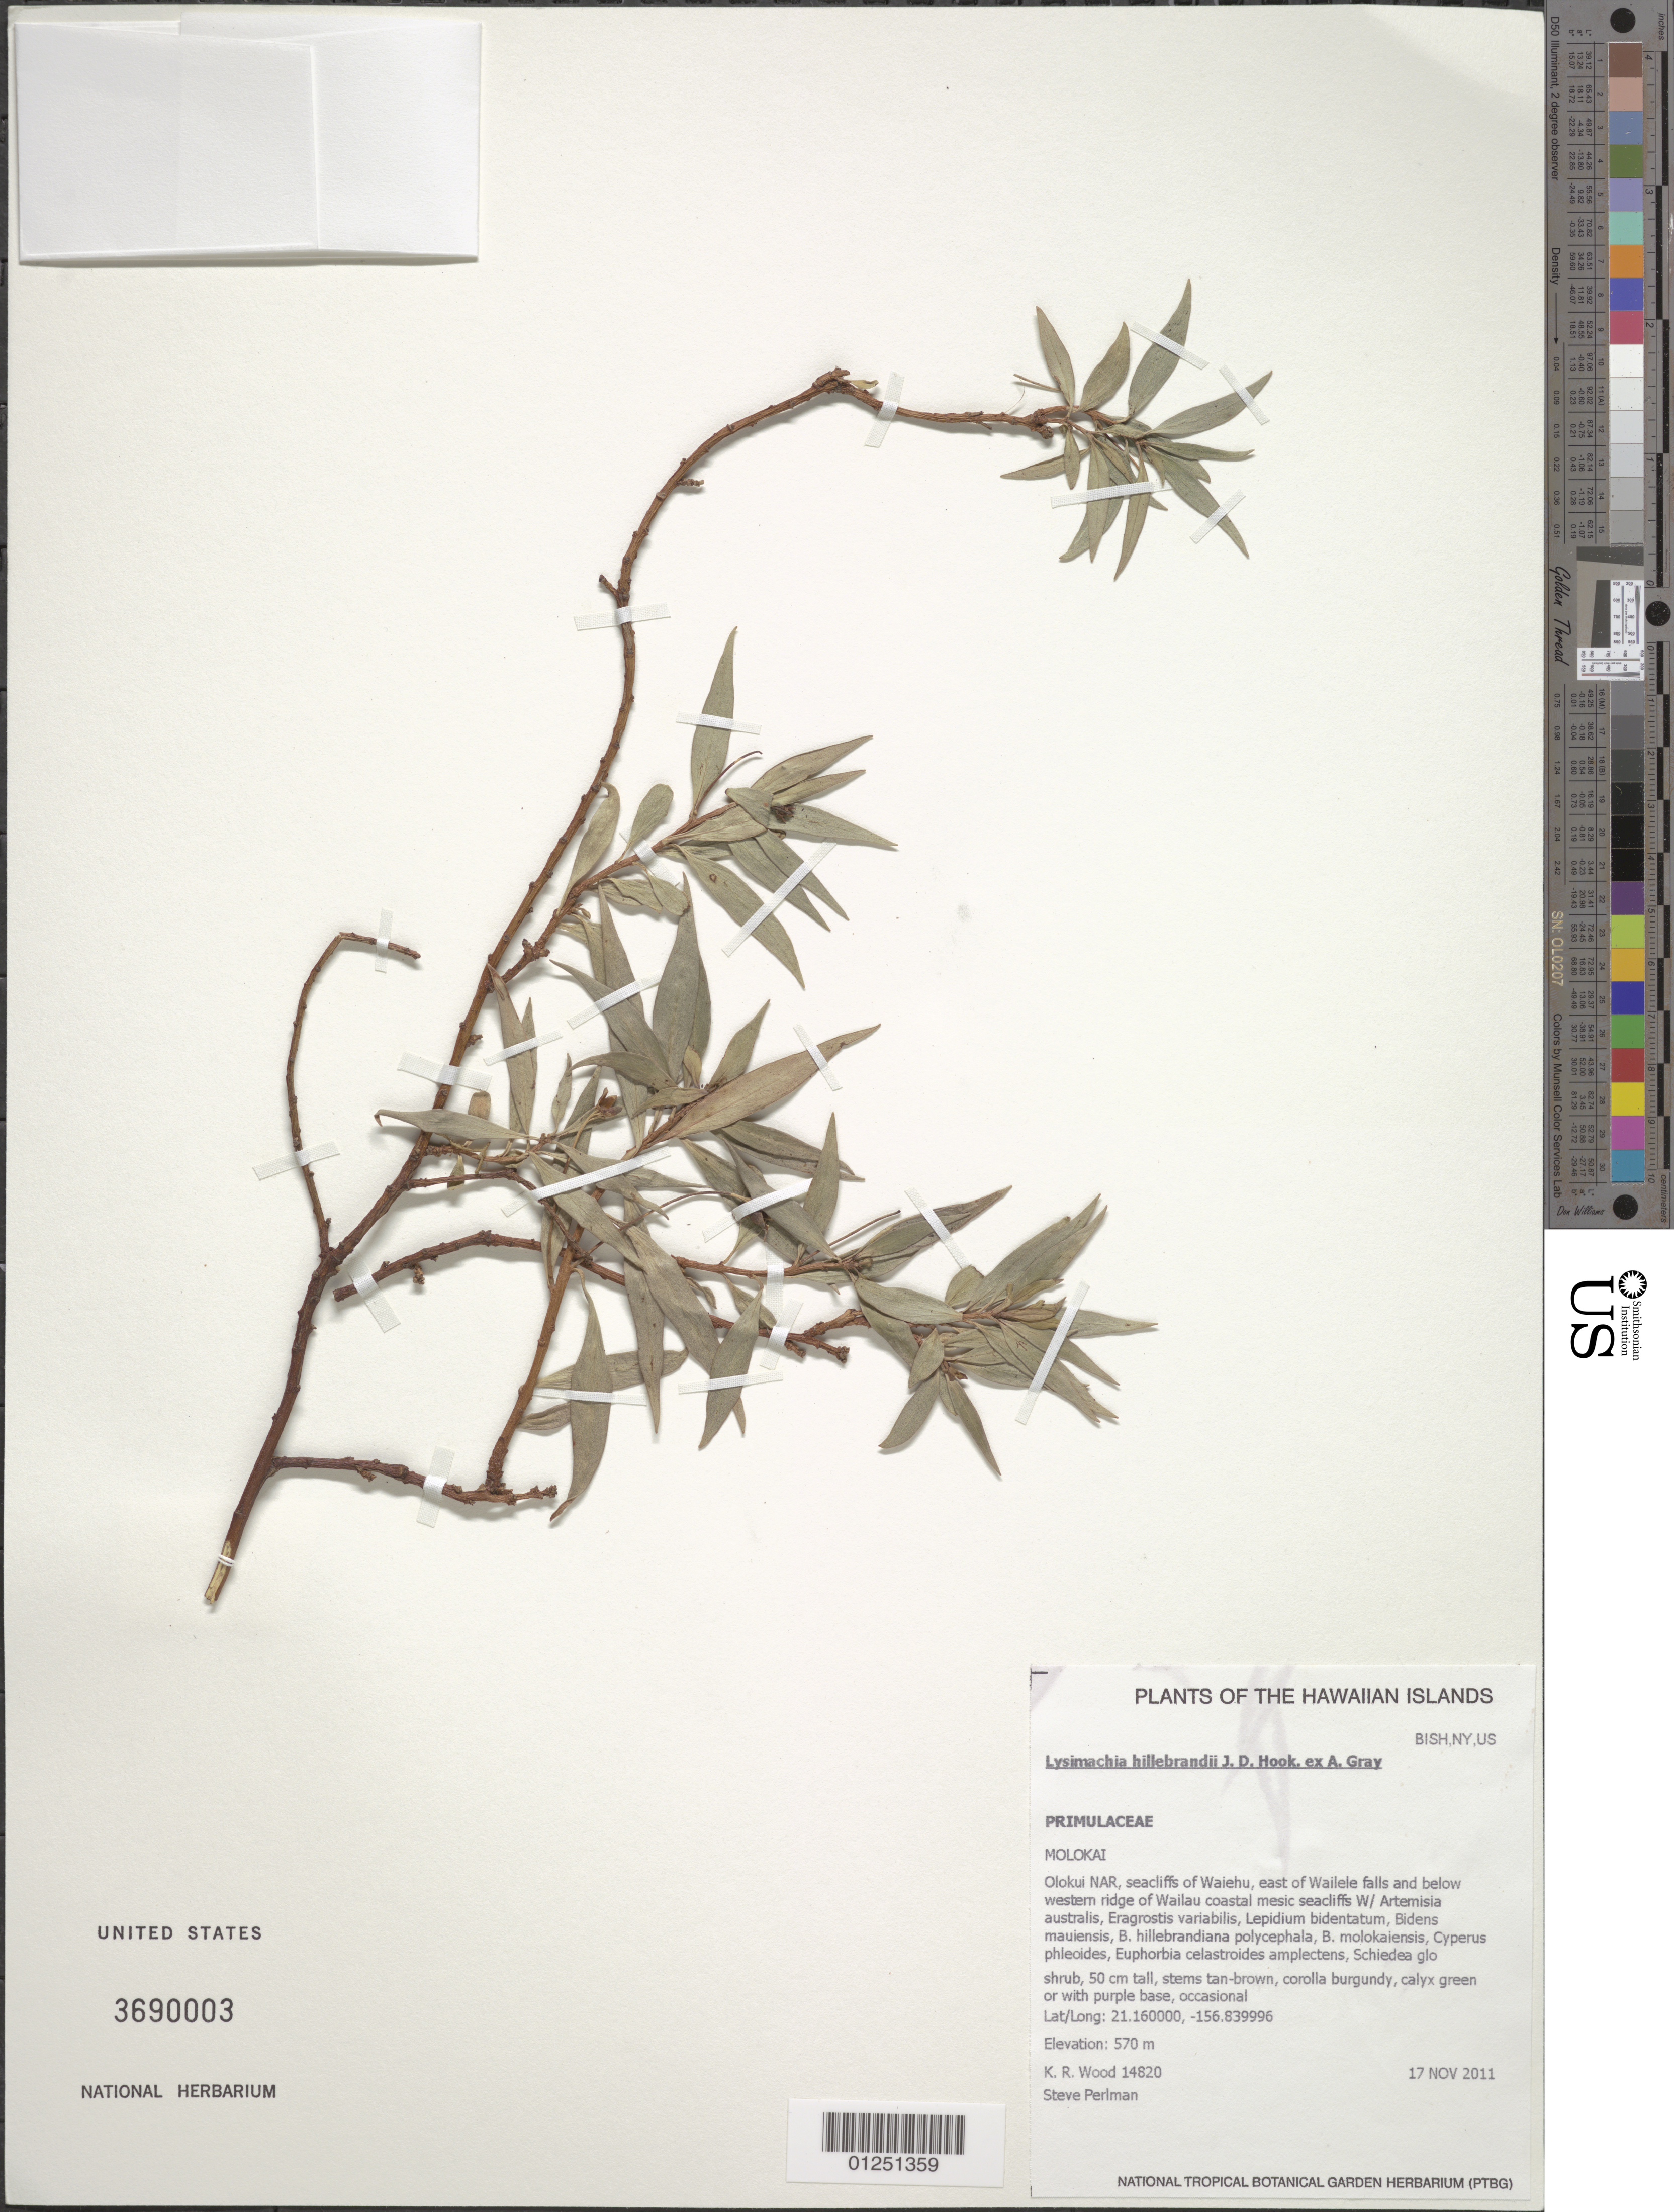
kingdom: Plantae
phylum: Tracheophyta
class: Magnoliopsida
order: Ericales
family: Primulaceae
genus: Lysimachia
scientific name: Lysimachia hillebrandii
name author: Hook. f. ex A. Gray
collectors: K. R. Wood & S. P. Perlman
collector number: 14820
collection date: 2011-11-17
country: United States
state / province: Hawaii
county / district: Maui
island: Moloka'i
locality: Olokui NAR, seacliffs of Waiehu, east of Wailele falls and below western ridge of Wailau coastal mesic seacliffs.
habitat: Coastal mesic seacliffs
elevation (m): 570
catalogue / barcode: US 3690003